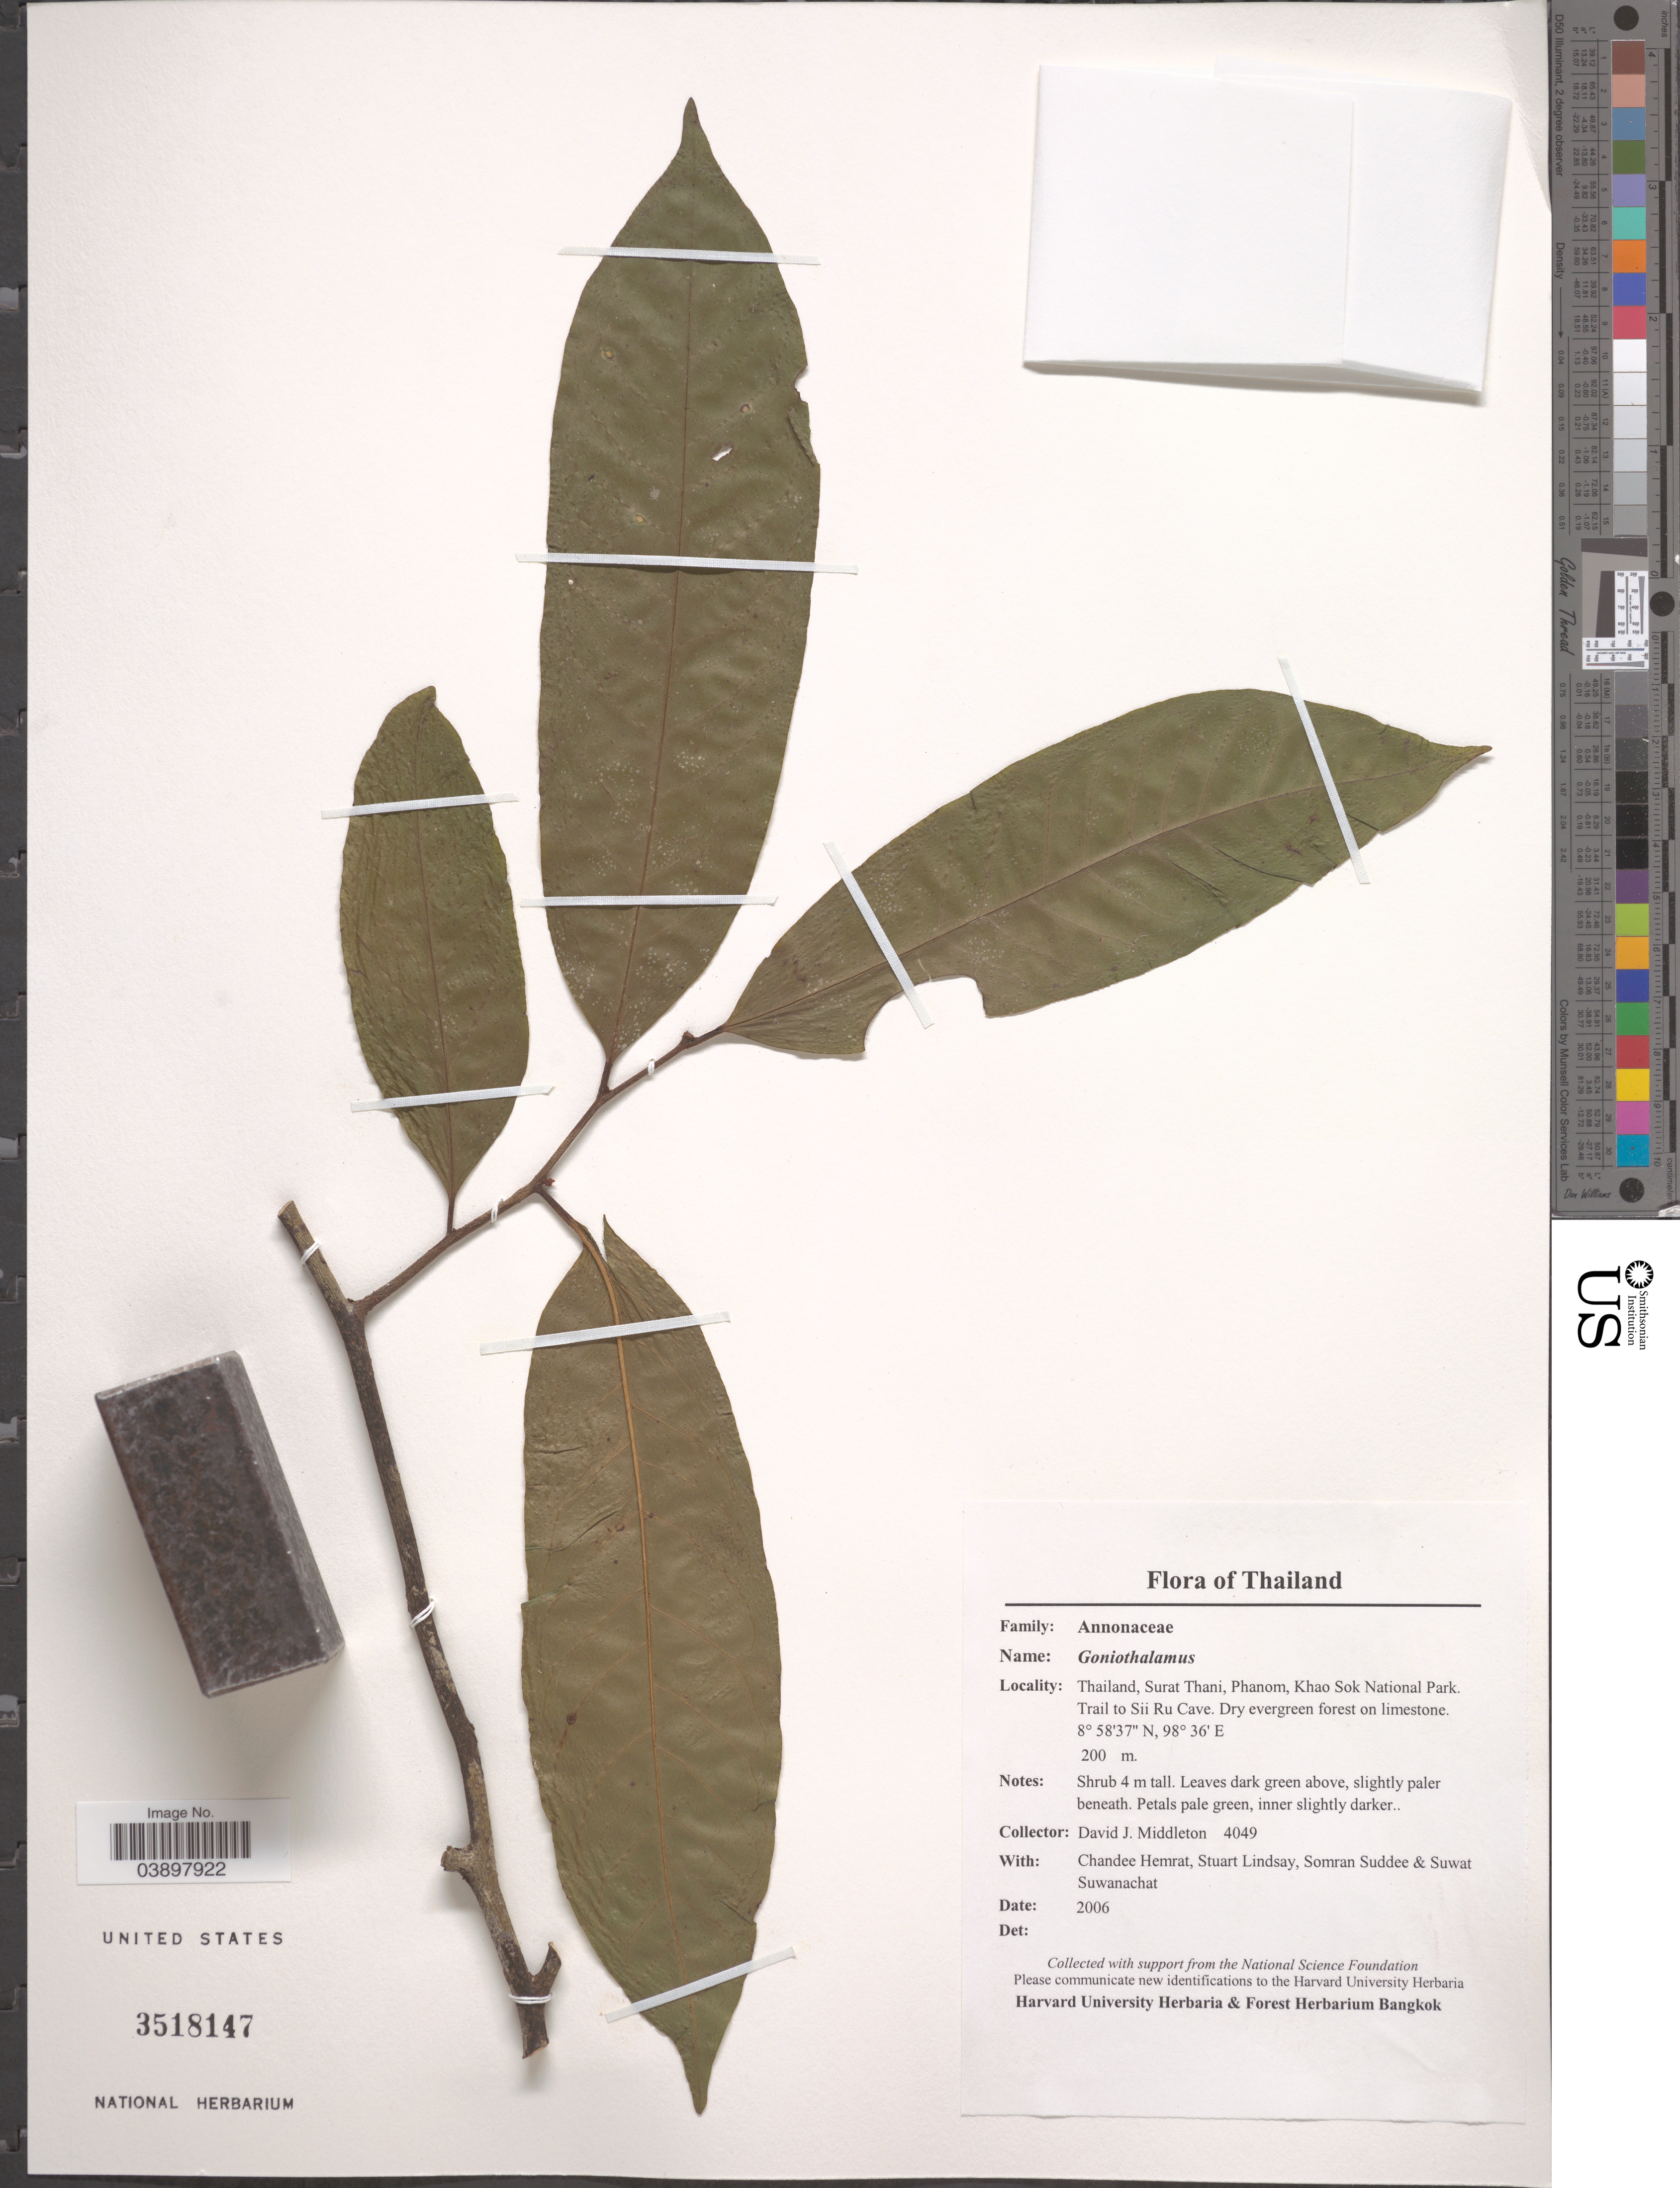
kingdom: Plantae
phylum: Tracheophyta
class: Magnoliopsida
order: Magnoliales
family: Annonaceae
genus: Goniothalamus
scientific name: Goniothalamus sp.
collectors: D. J. Middleton, C. Hemrat, S. Lindsay, S. Suddee & S. Suwanachat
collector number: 4049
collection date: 2006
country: Thailand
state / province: Surat Thani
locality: Phanom, Khao Sok National Park. Trail to Sii Ru Cave.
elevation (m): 200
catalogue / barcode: US 3518147